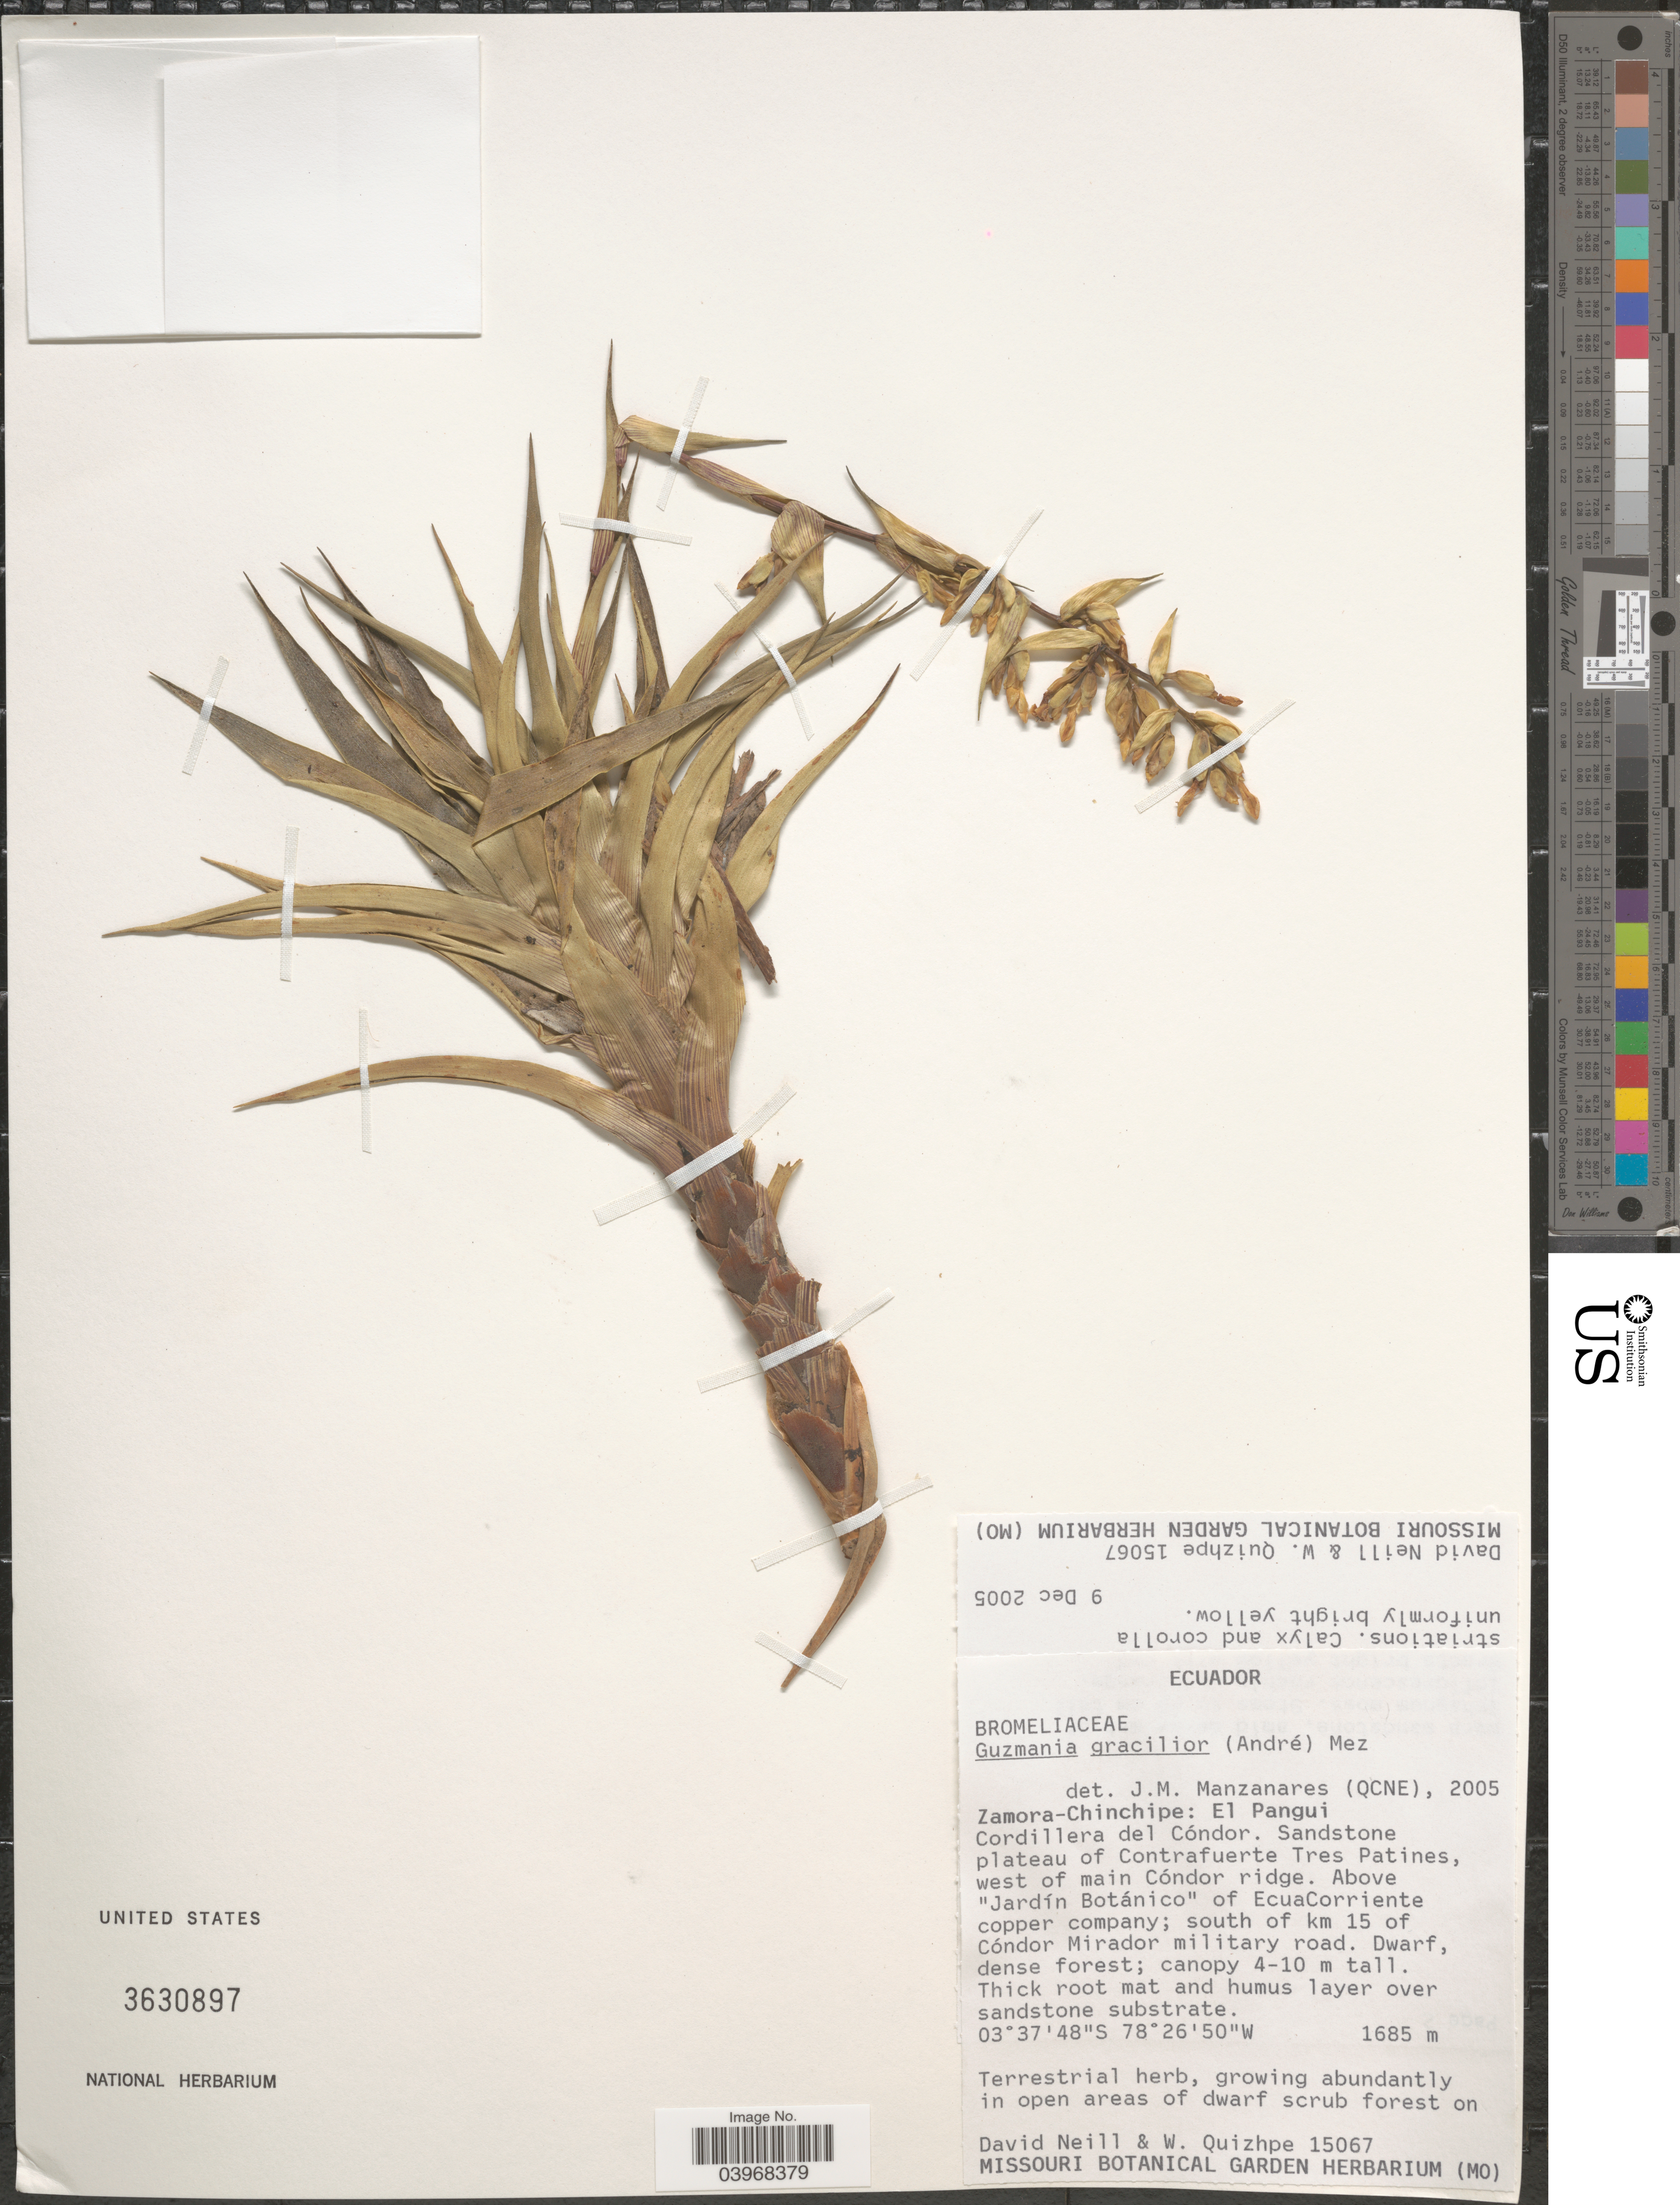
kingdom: Plantae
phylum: Tracheophyta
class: Liliopsida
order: Poales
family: Bromeliaceae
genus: Guzmania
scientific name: Guzmania gracilior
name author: (André) Mez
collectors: D. Neill & W. Quizhpe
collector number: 15067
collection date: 2005-12-09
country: Ecuador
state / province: Zamora-Chinchipe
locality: El Pangui. Cordillera del Cóndor. Sandstone plateau of Contrafuerte Tres Patines, west of main Cóndor ridge. Above "Jardín Botánico" of EcuaCorriente copper company; south of km 15 of Cóndor Mirador military road.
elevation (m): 1685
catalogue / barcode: US 3630897